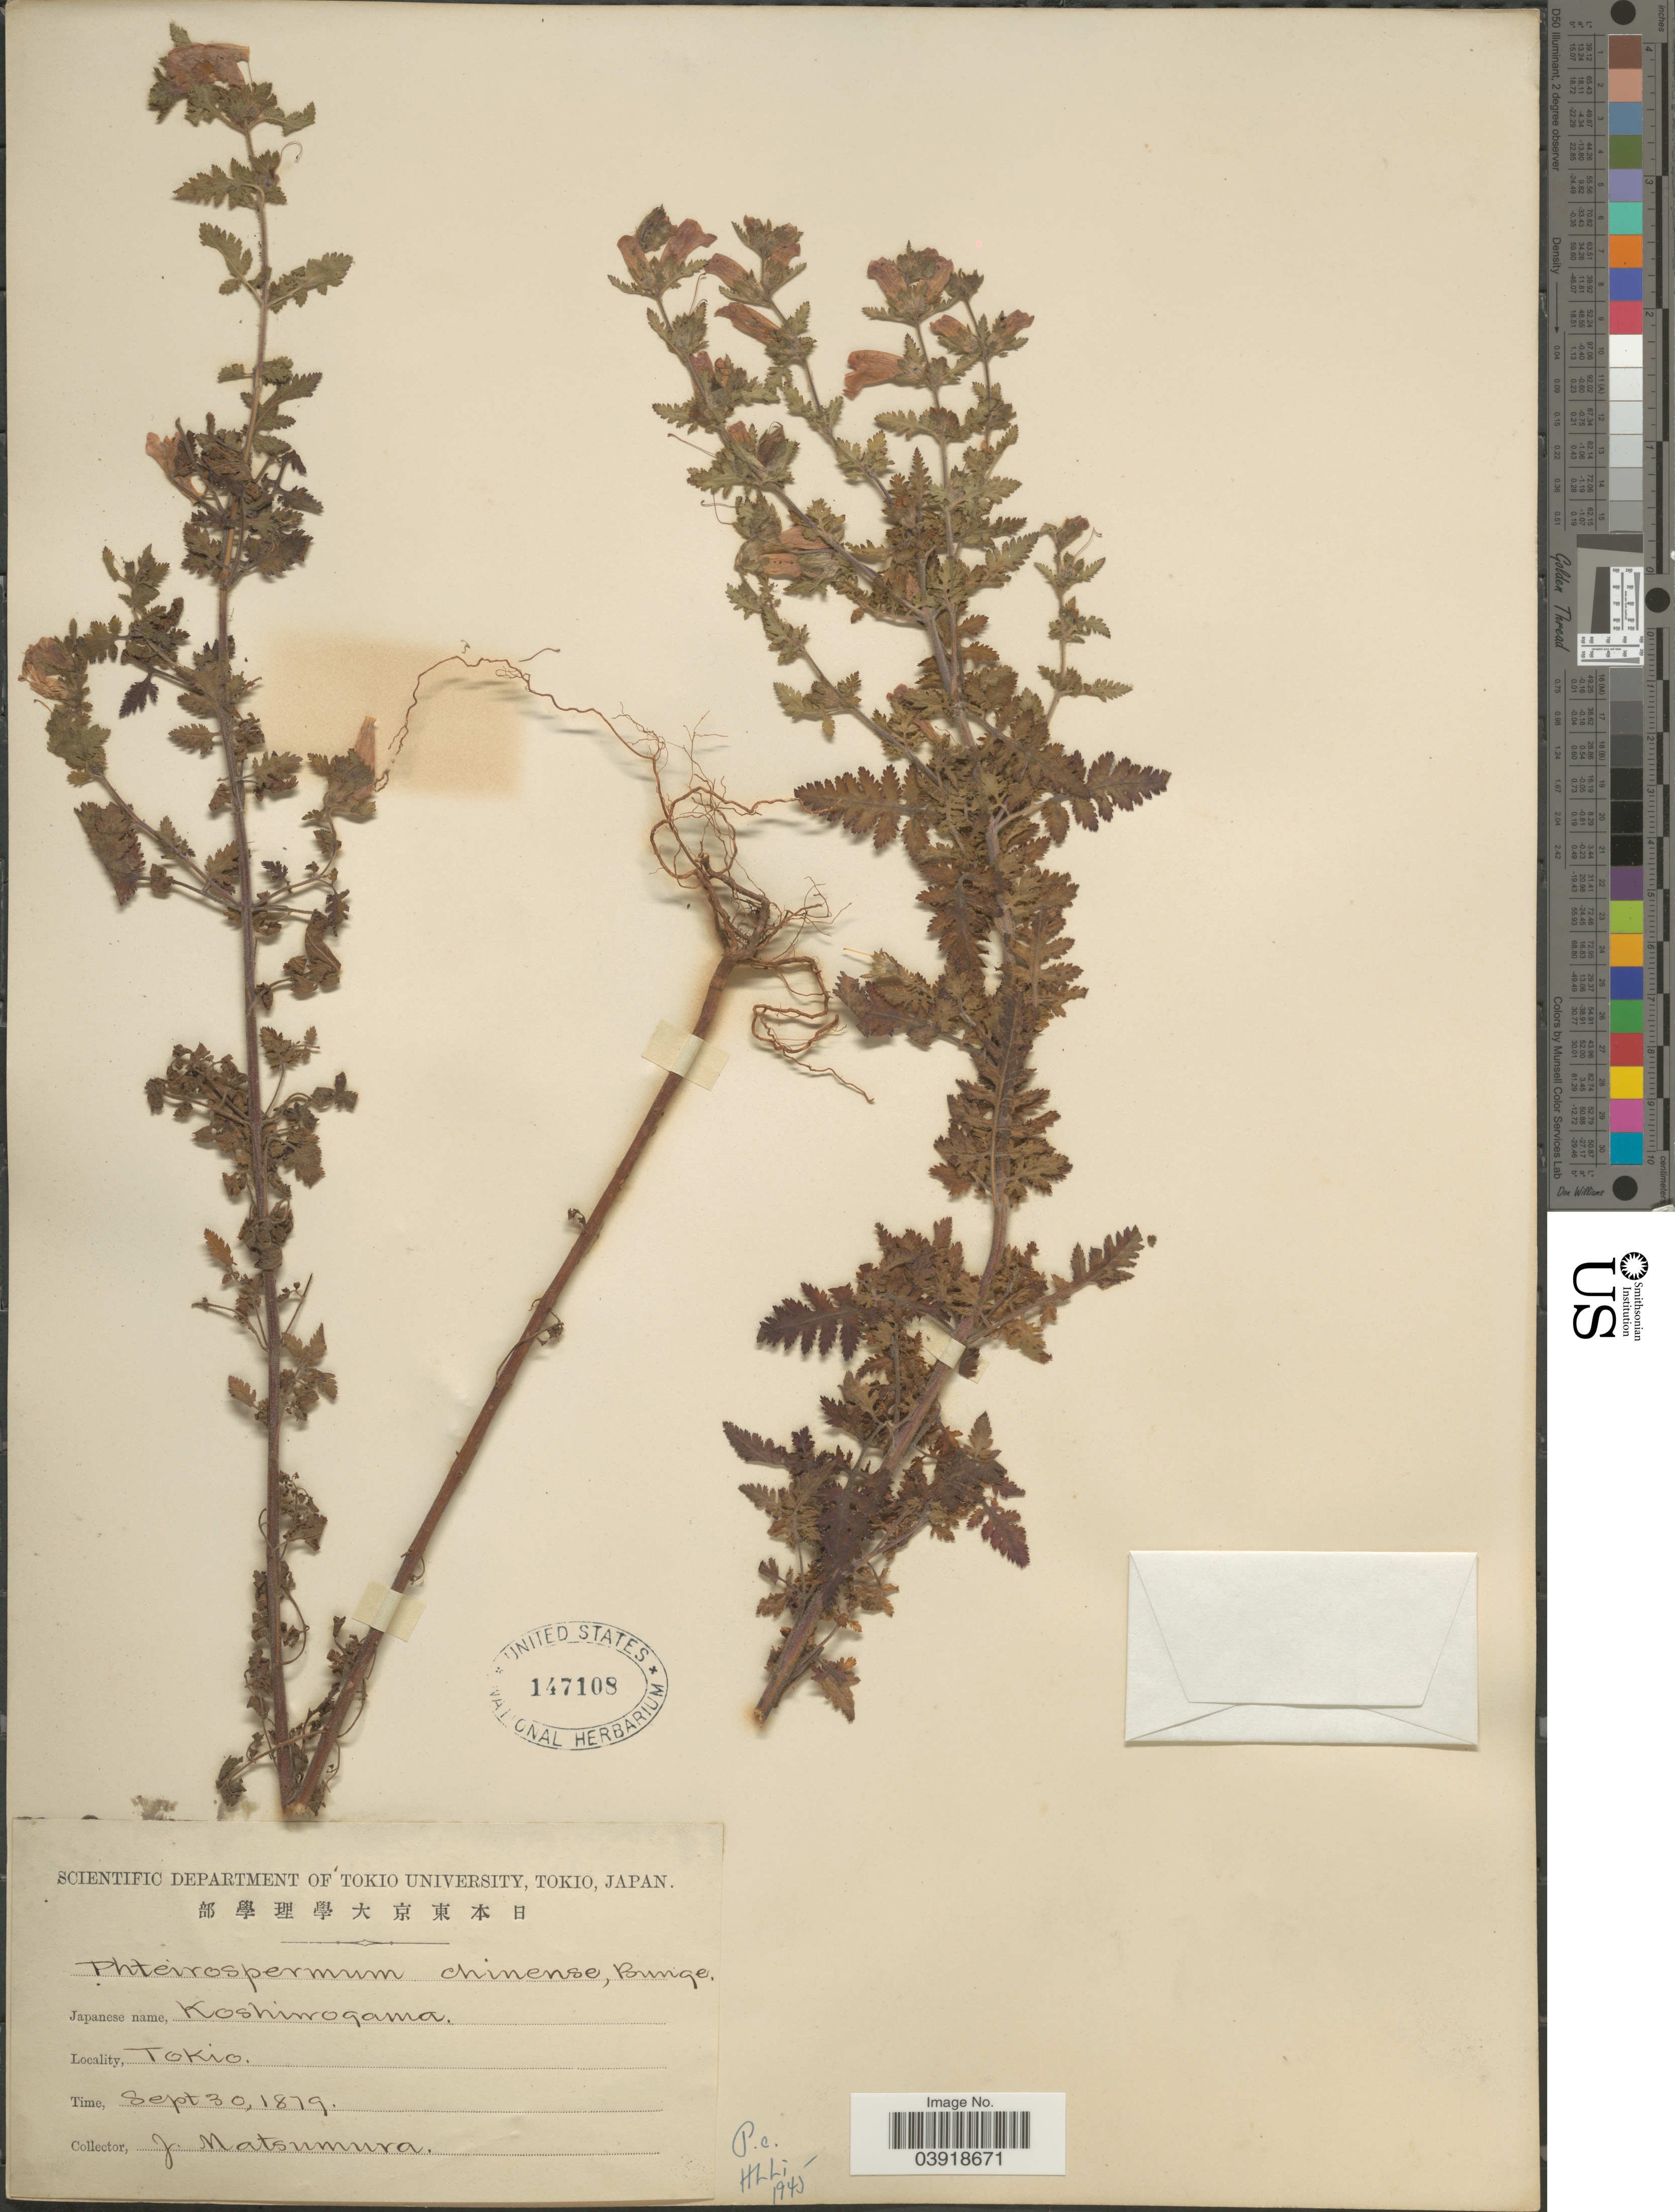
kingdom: Plantae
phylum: Tracheophyta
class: Magnoliopsida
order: Lamiales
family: Orobanchaceae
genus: Phtheirospermum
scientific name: Phtheirospermum chinense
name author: Bunge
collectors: J. Matsumura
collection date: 1879-09-30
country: Japan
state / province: Tokyo, Federal City of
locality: Tokio.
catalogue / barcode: US 147108